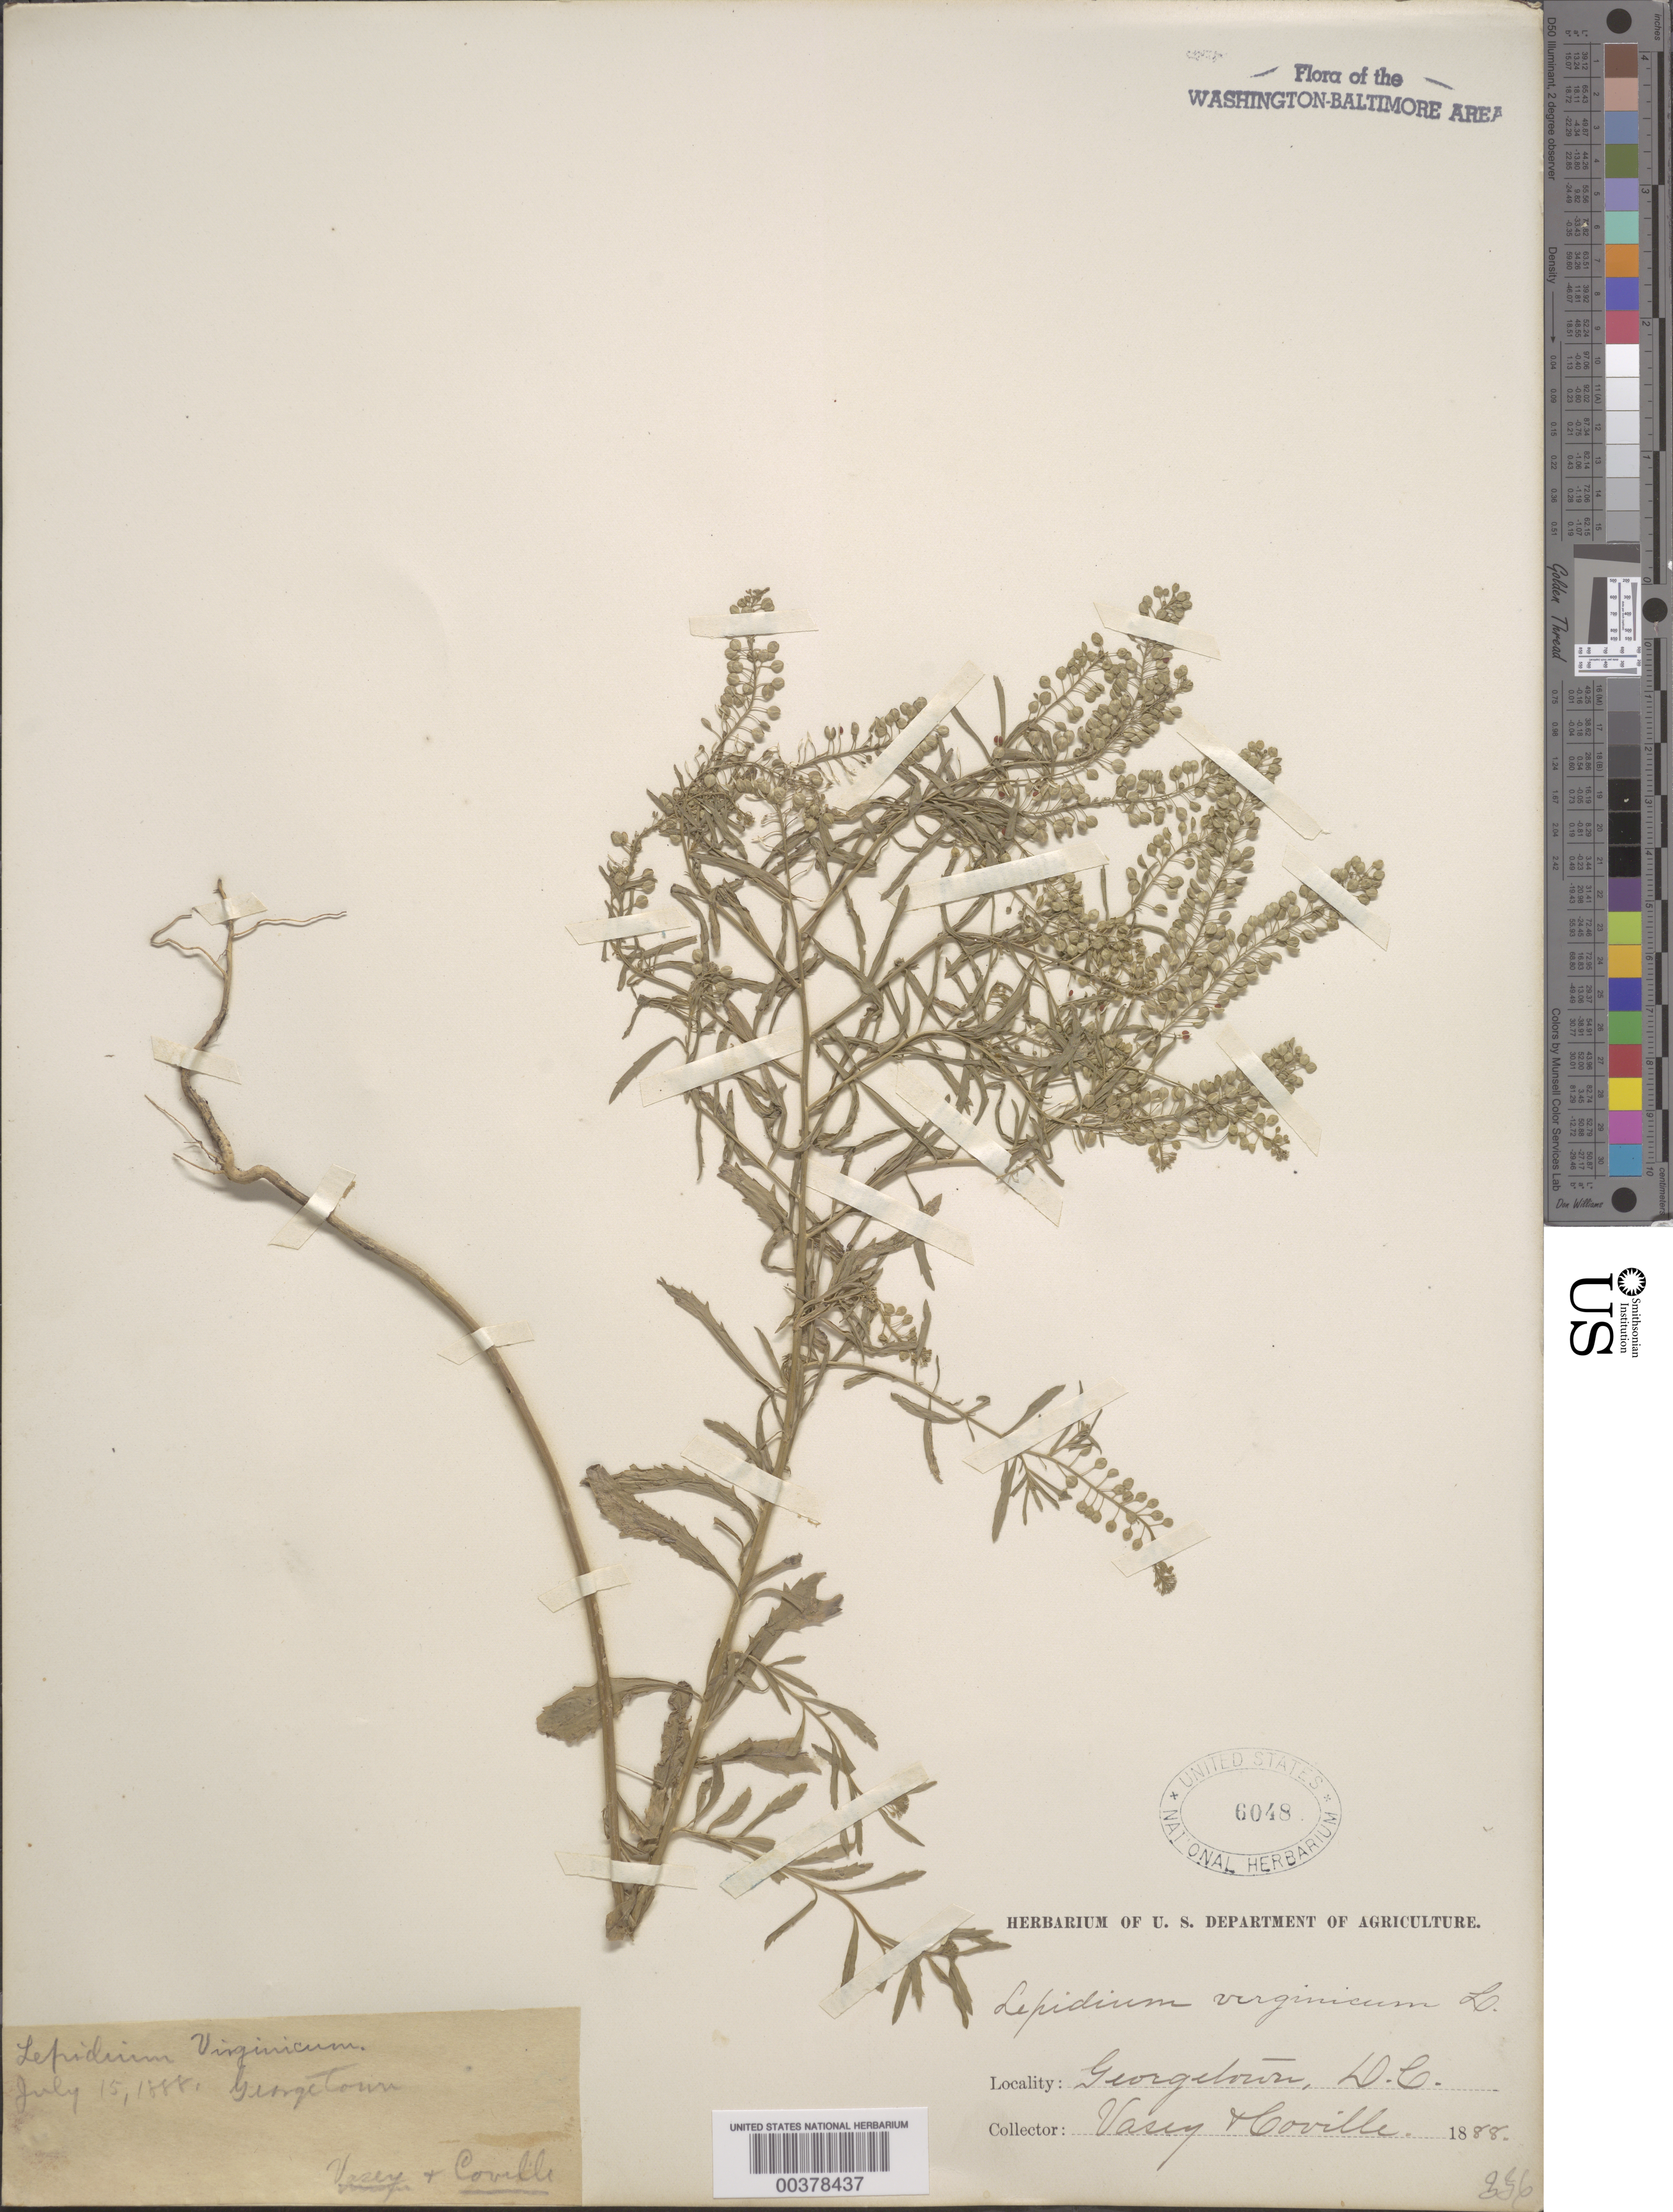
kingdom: Plantae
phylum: Tracheophyta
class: Magnoliopsida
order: Brassicales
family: Brassicaceae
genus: Lepidium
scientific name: Lepidium virginicum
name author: L.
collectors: G. R. Vasey & F. V. Coville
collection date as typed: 15 Jul 1888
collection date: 1888-07-15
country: United States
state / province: District of Columbia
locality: Georgetown C. & O. Canal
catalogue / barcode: US 6048